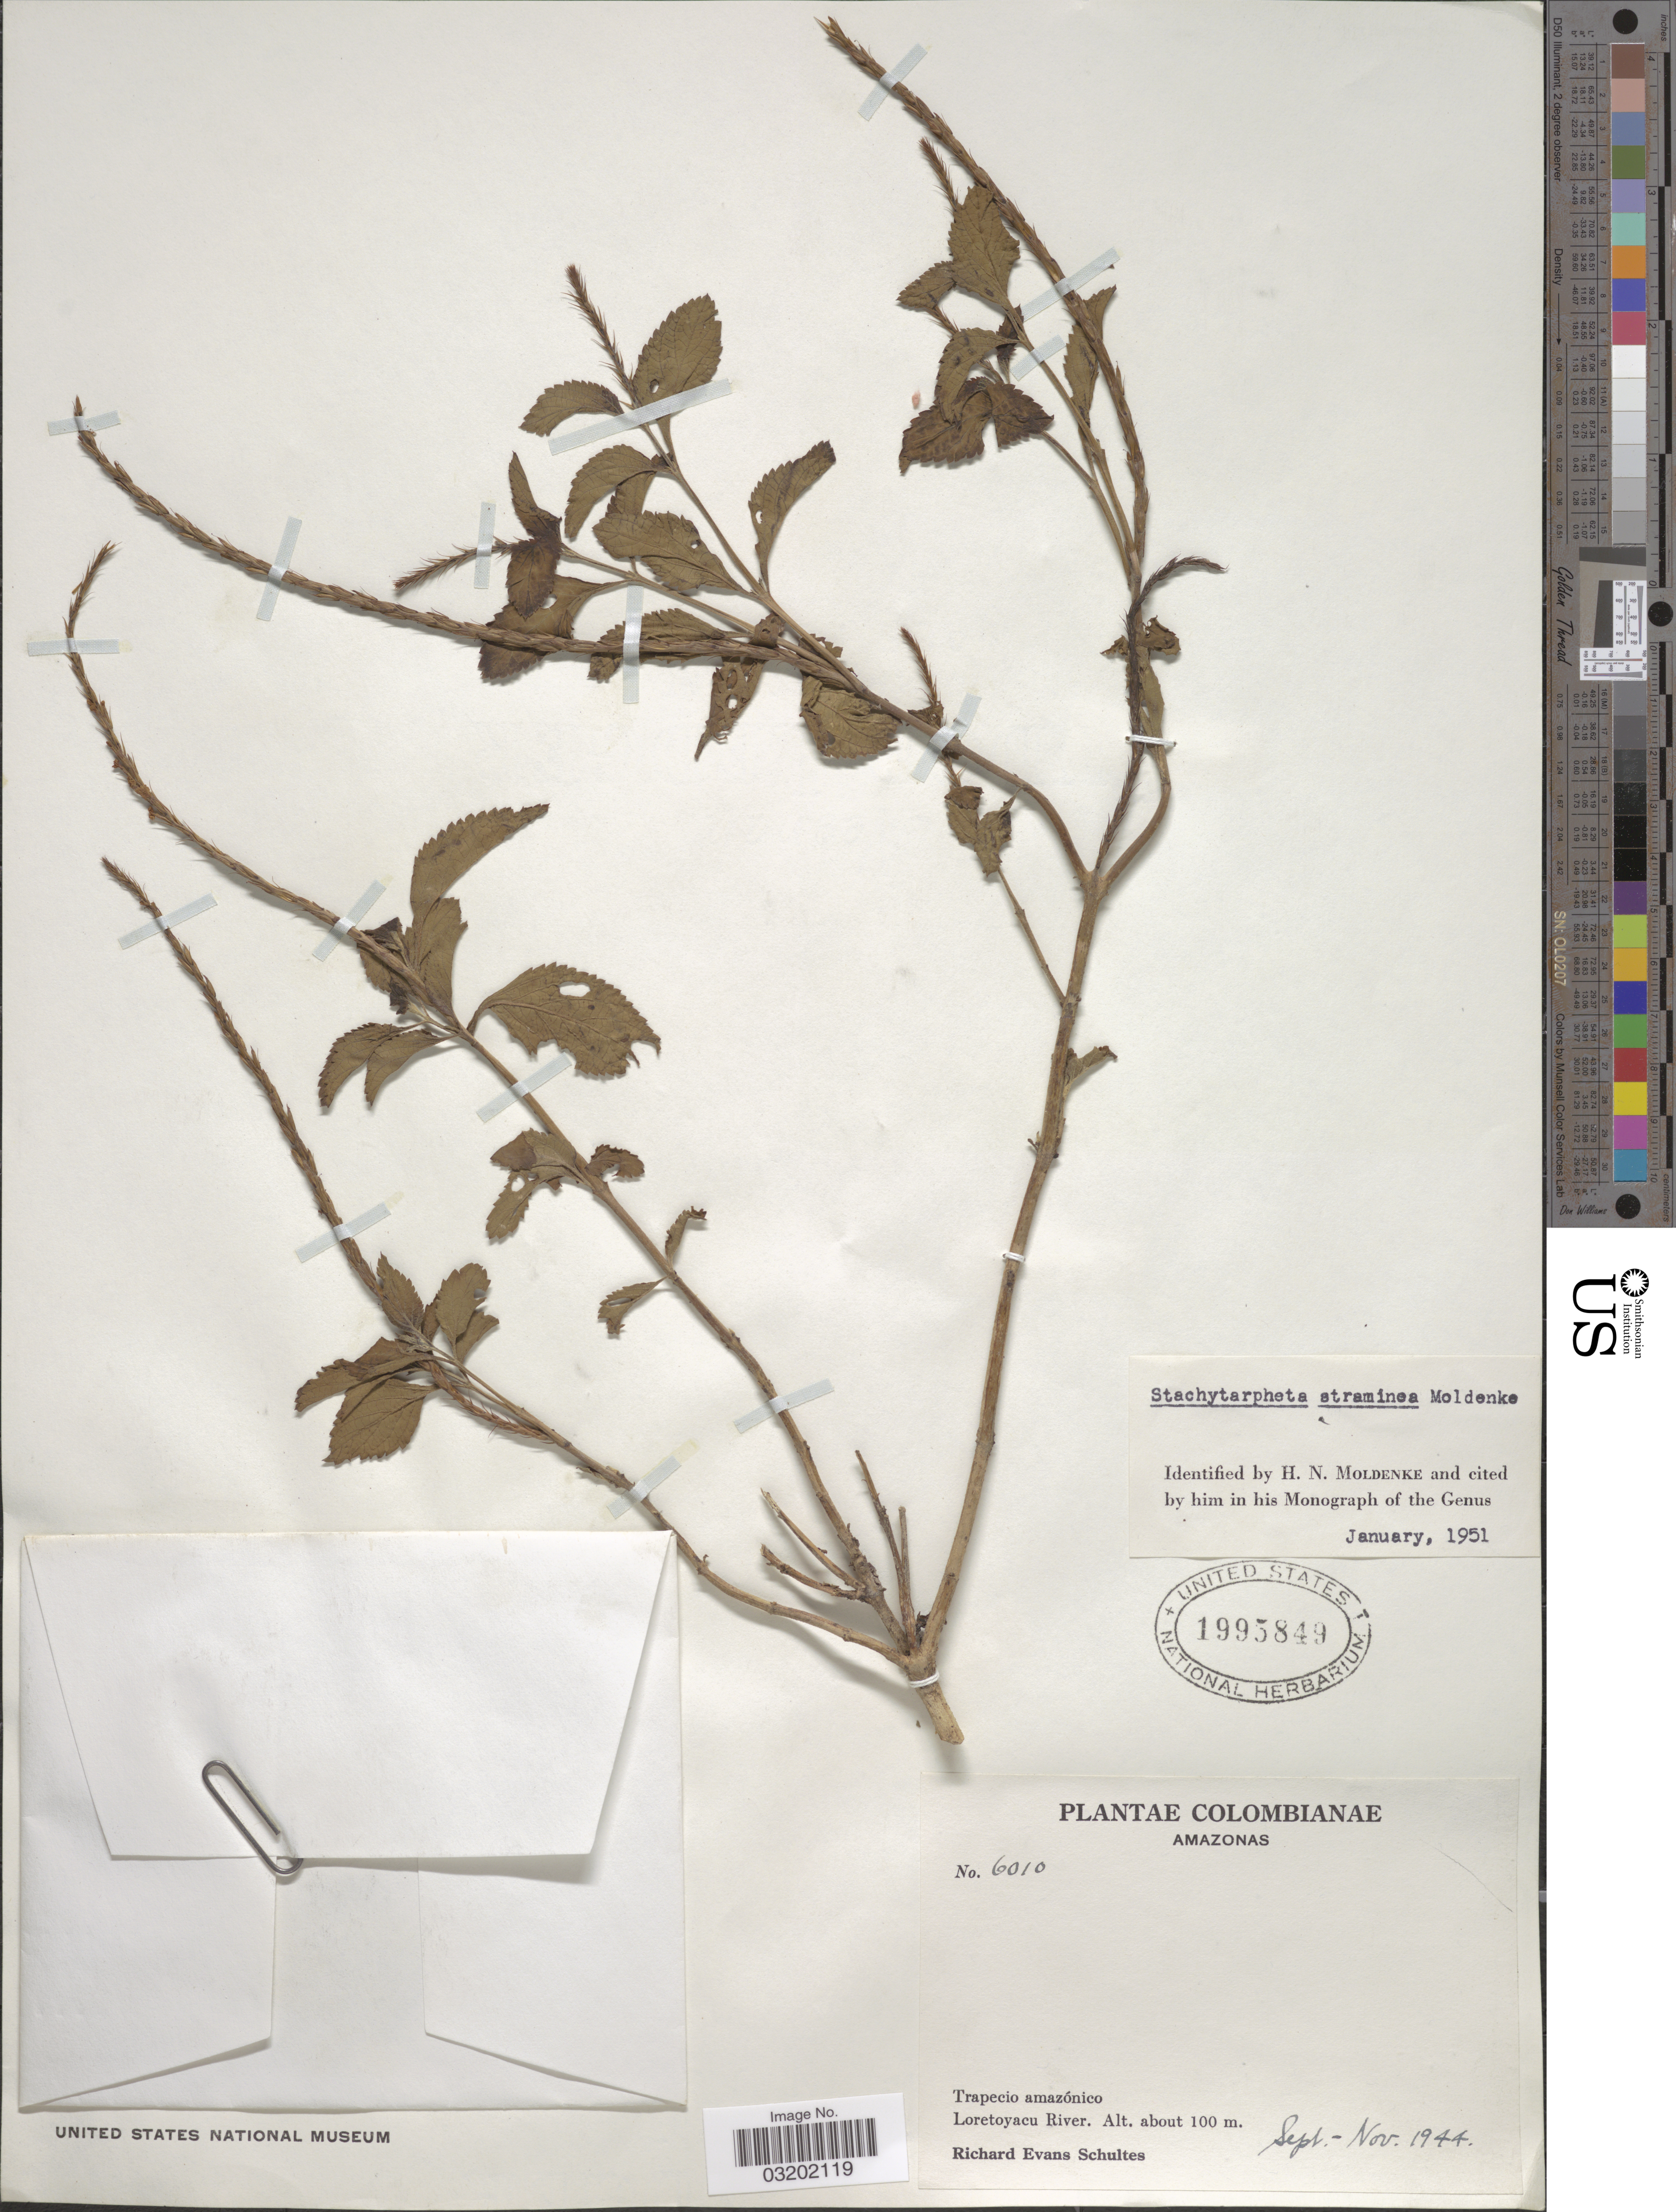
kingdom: Plantae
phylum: Tracheophyta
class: Magnoliopsida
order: Lamiales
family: Verbenaceae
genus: Stachytarpheta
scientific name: Stachytarpheta straminea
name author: Moldenke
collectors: R. E. Schultes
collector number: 6010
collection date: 1944-09/1944-11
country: Colombia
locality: Loretoyacu River.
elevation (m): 100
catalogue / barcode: US 1995849